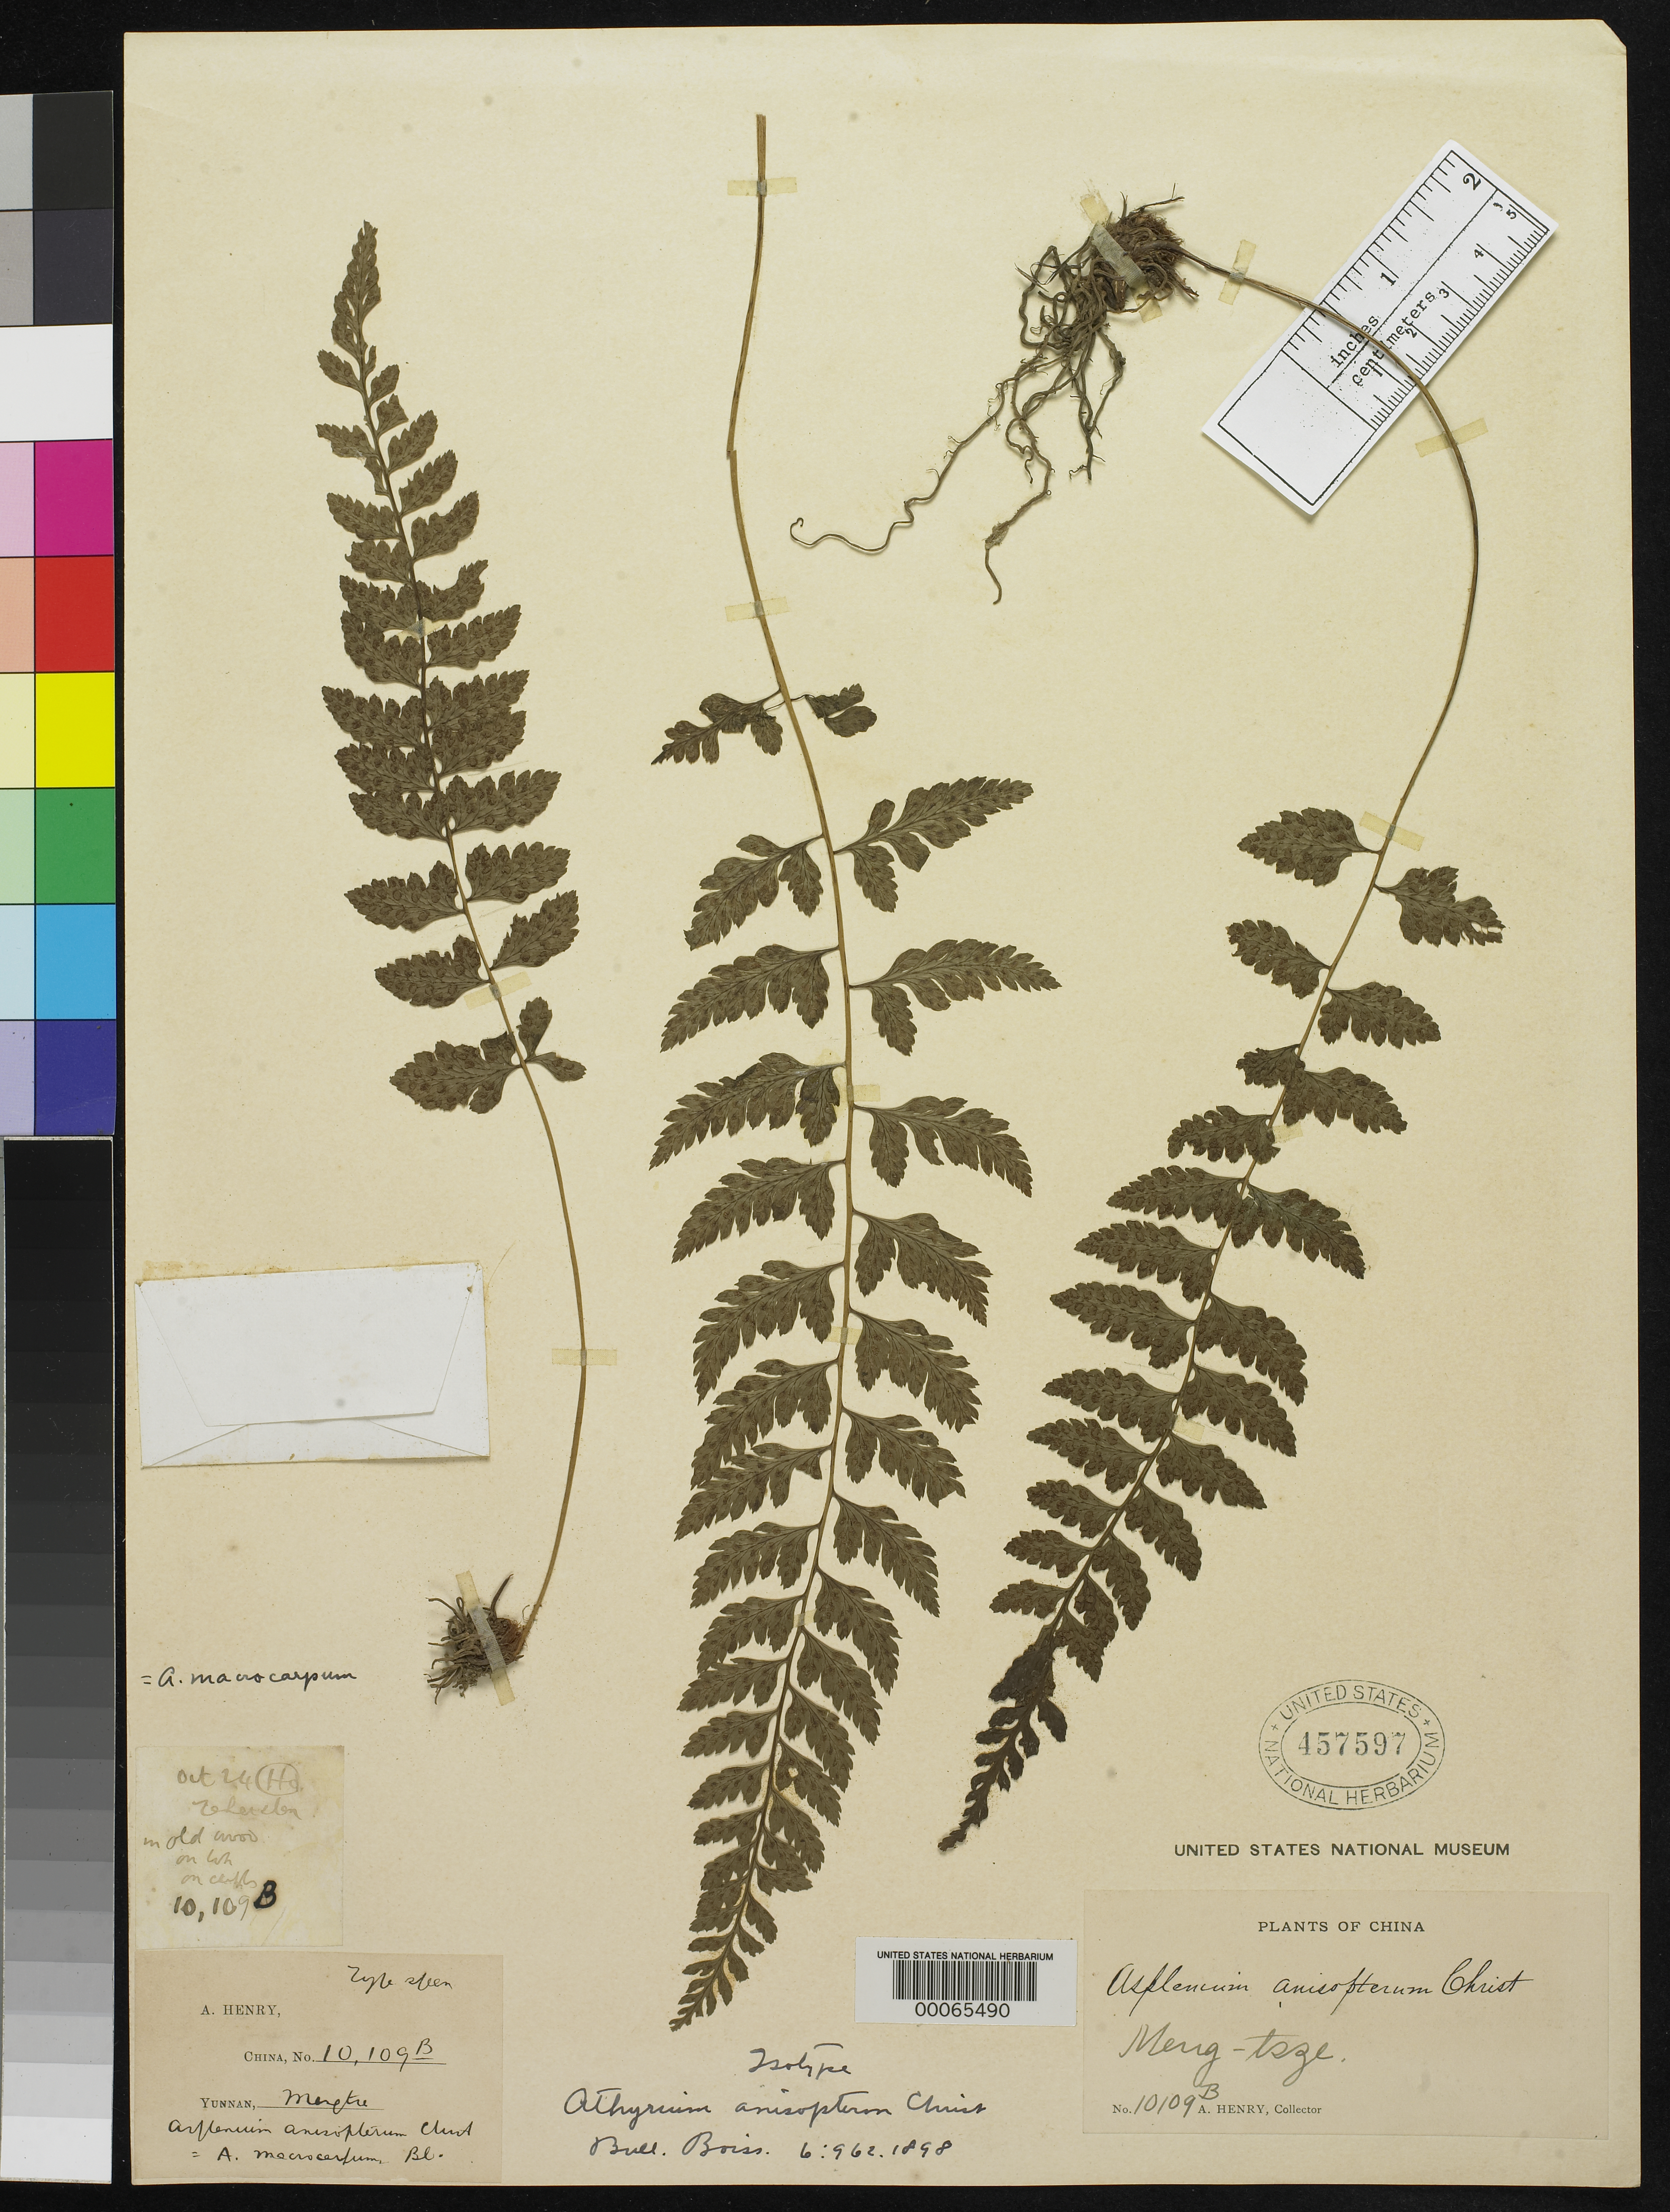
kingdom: Plantae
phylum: Tracheophyta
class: Polypodiopsida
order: Polypodiales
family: Athyriaceae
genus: Athyrium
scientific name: Athyrium anisopteron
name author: Christ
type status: Type Collection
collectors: A. Henry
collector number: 10109 B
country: China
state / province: Yunnan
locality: Yunnan, Mengtze.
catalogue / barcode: US 457597